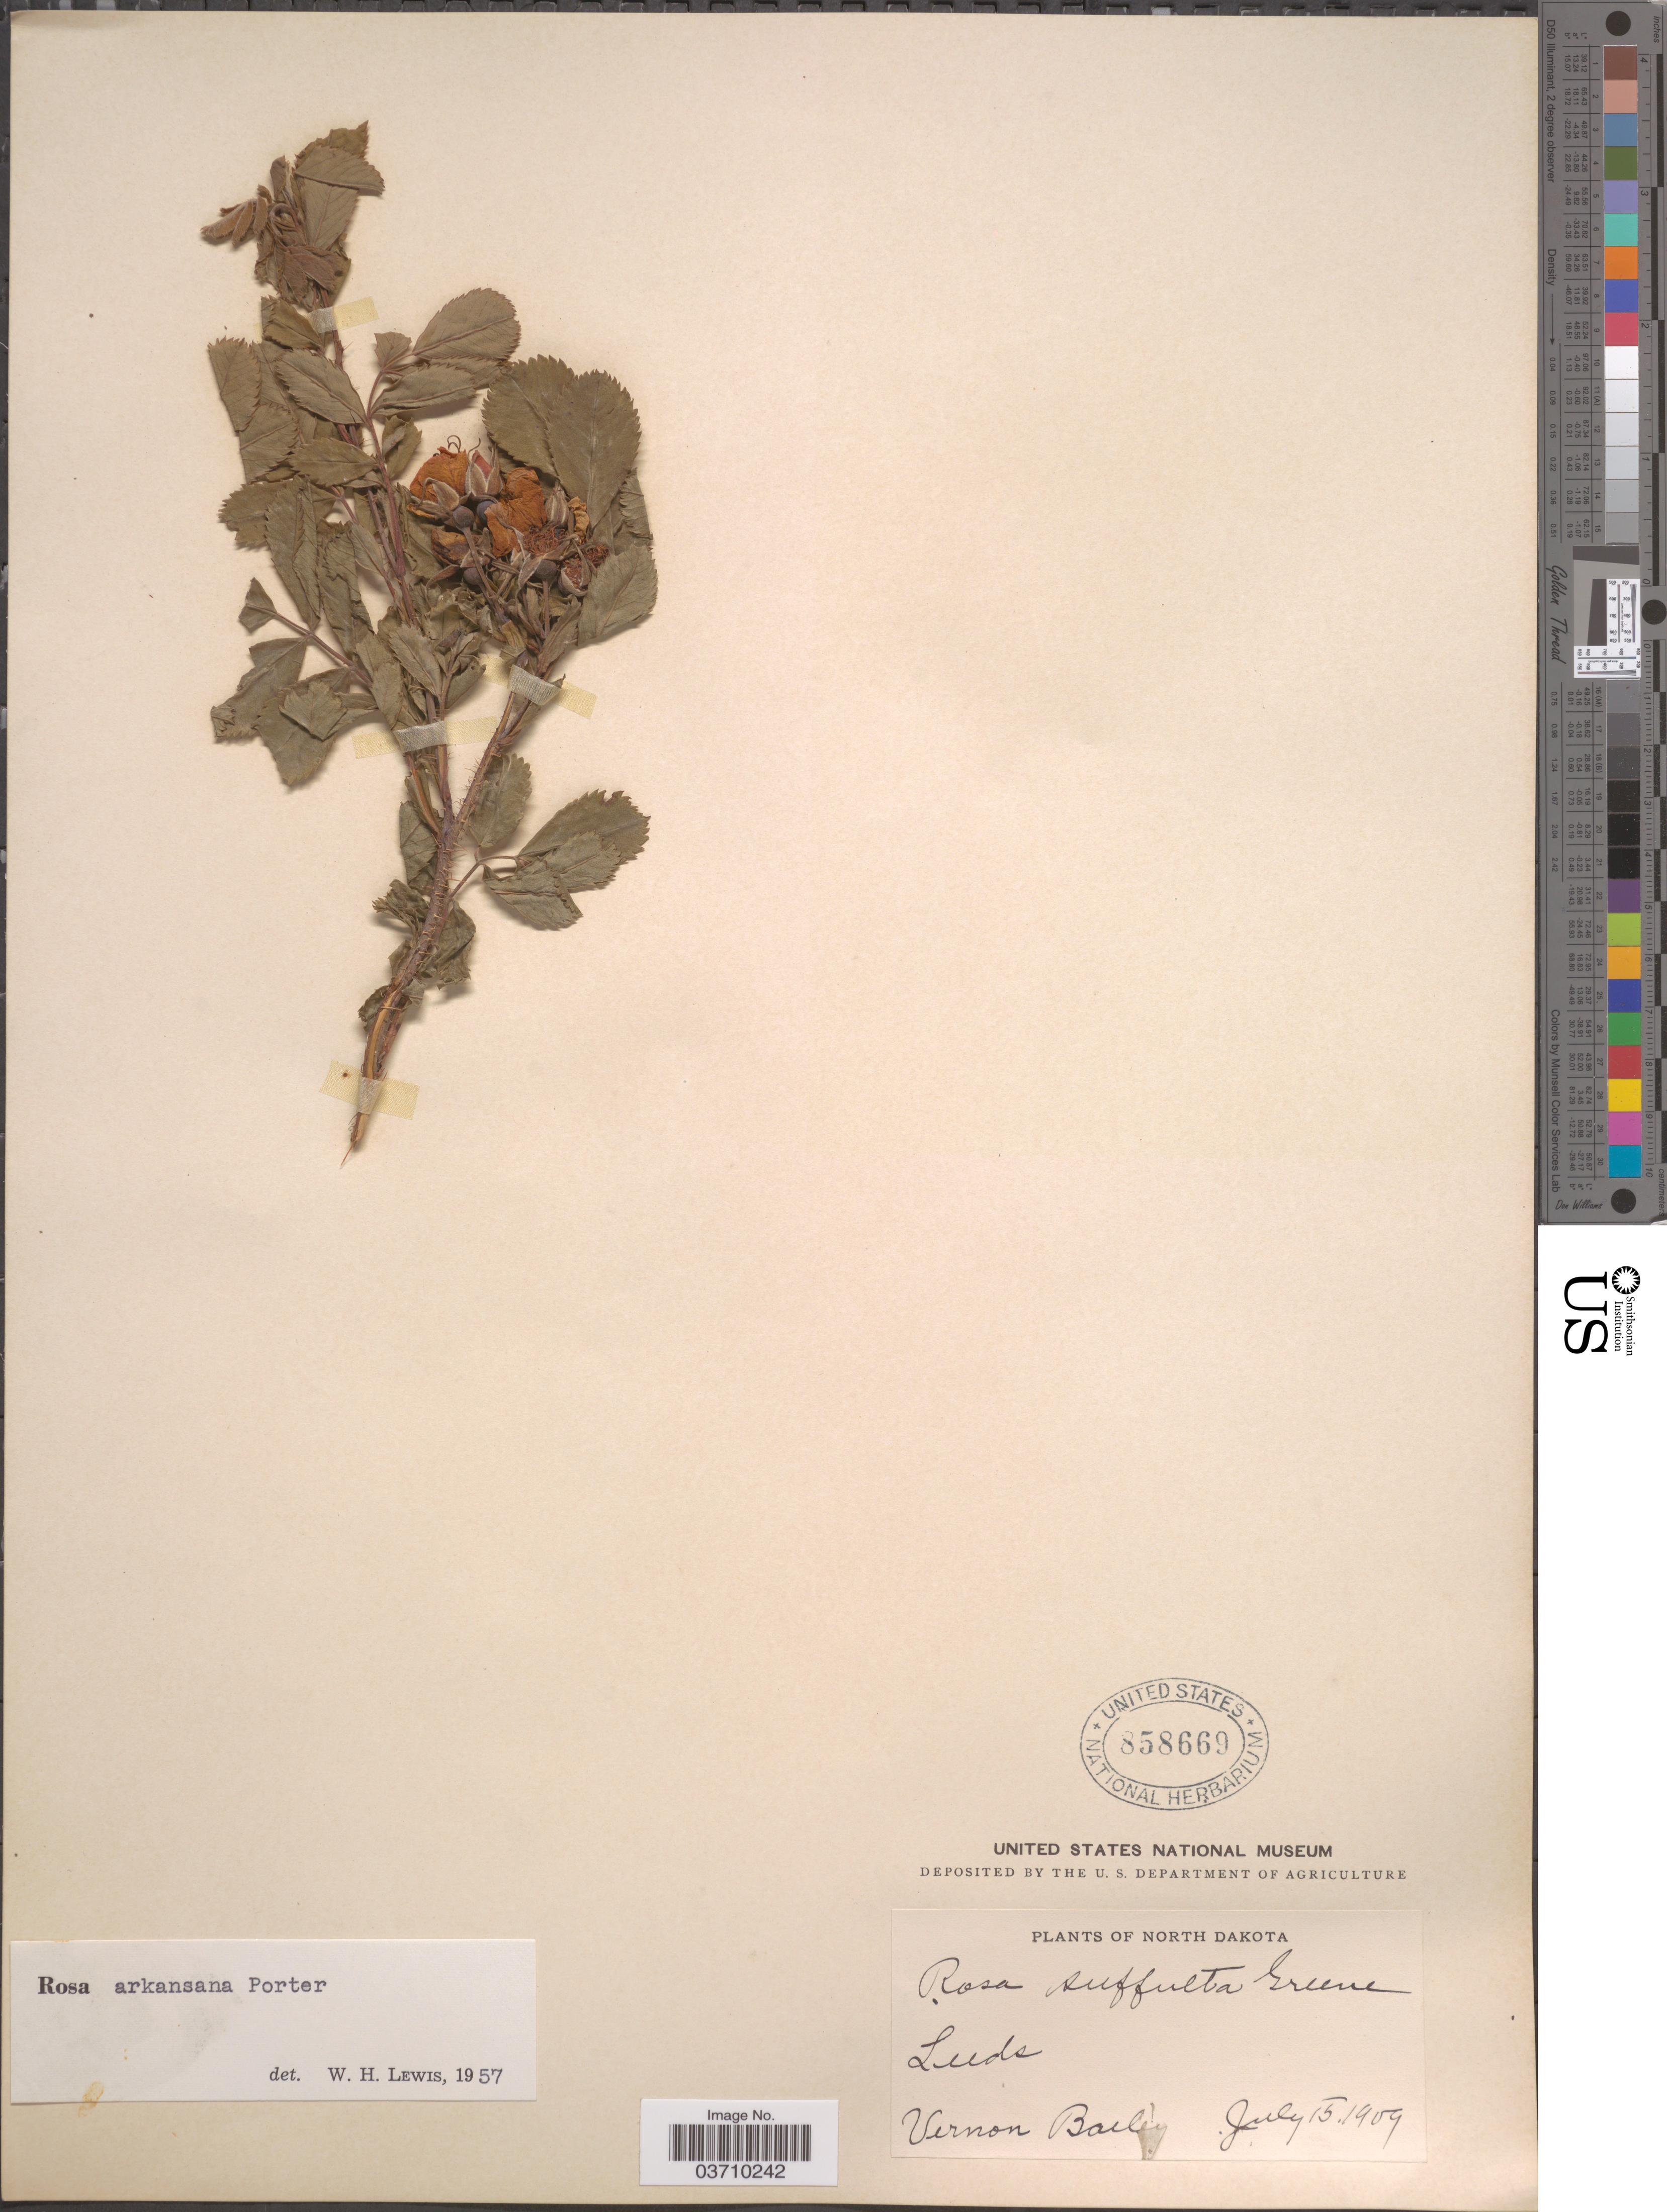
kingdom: Plantae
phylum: Tracheophyta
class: Magnoliopsida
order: Rosales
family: Rosaceae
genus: Rosa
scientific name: Rosa arkansana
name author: Porter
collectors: V. O. Bailey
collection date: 1909-07-15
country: United States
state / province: North Dakota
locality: Leeds.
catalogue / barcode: US 858669